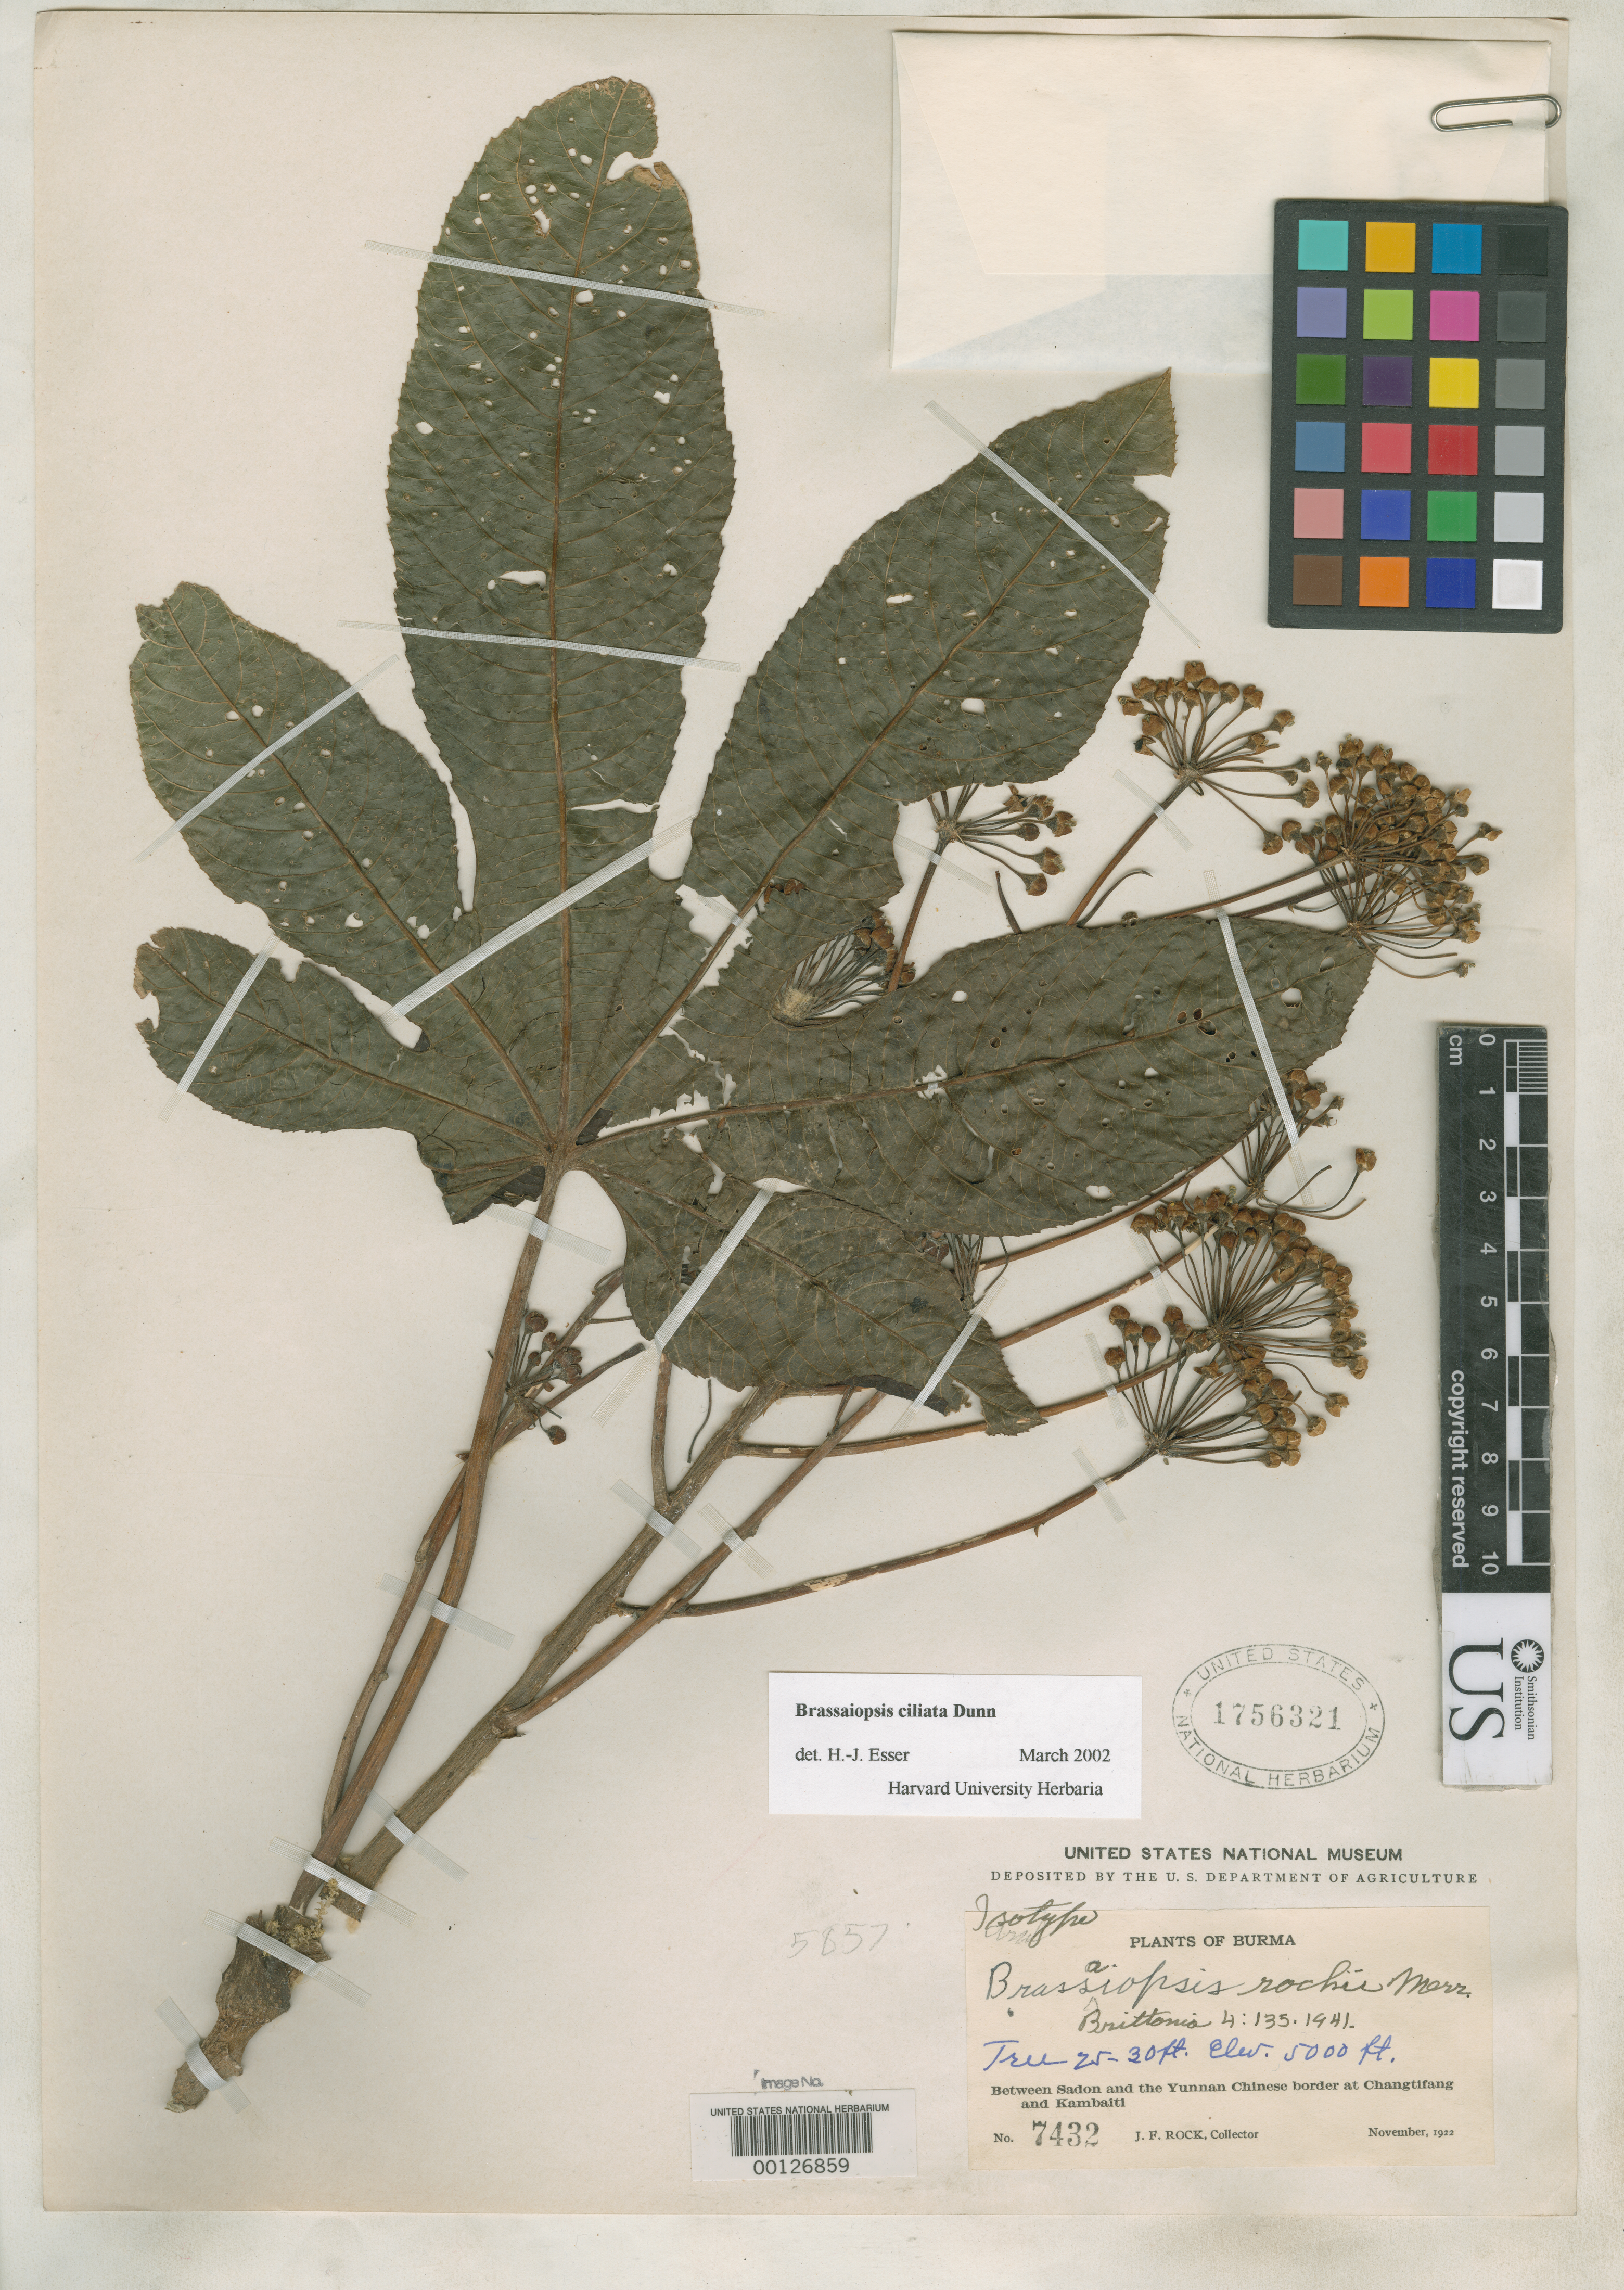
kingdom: Plantae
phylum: Tracheophyta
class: Magnoliopsida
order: Apiales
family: Araliaceae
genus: Brassaiopsis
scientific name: Brassaiopsis rockii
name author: Merr.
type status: Isotype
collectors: J. F. Rock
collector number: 7432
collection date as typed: Nov 1922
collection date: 1922-11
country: Myanmar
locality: Between Sadon and the Burma-Yunnan border at Changtifang and Kambati. (Country as Burma)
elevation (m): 1524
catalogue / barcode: US 1756321